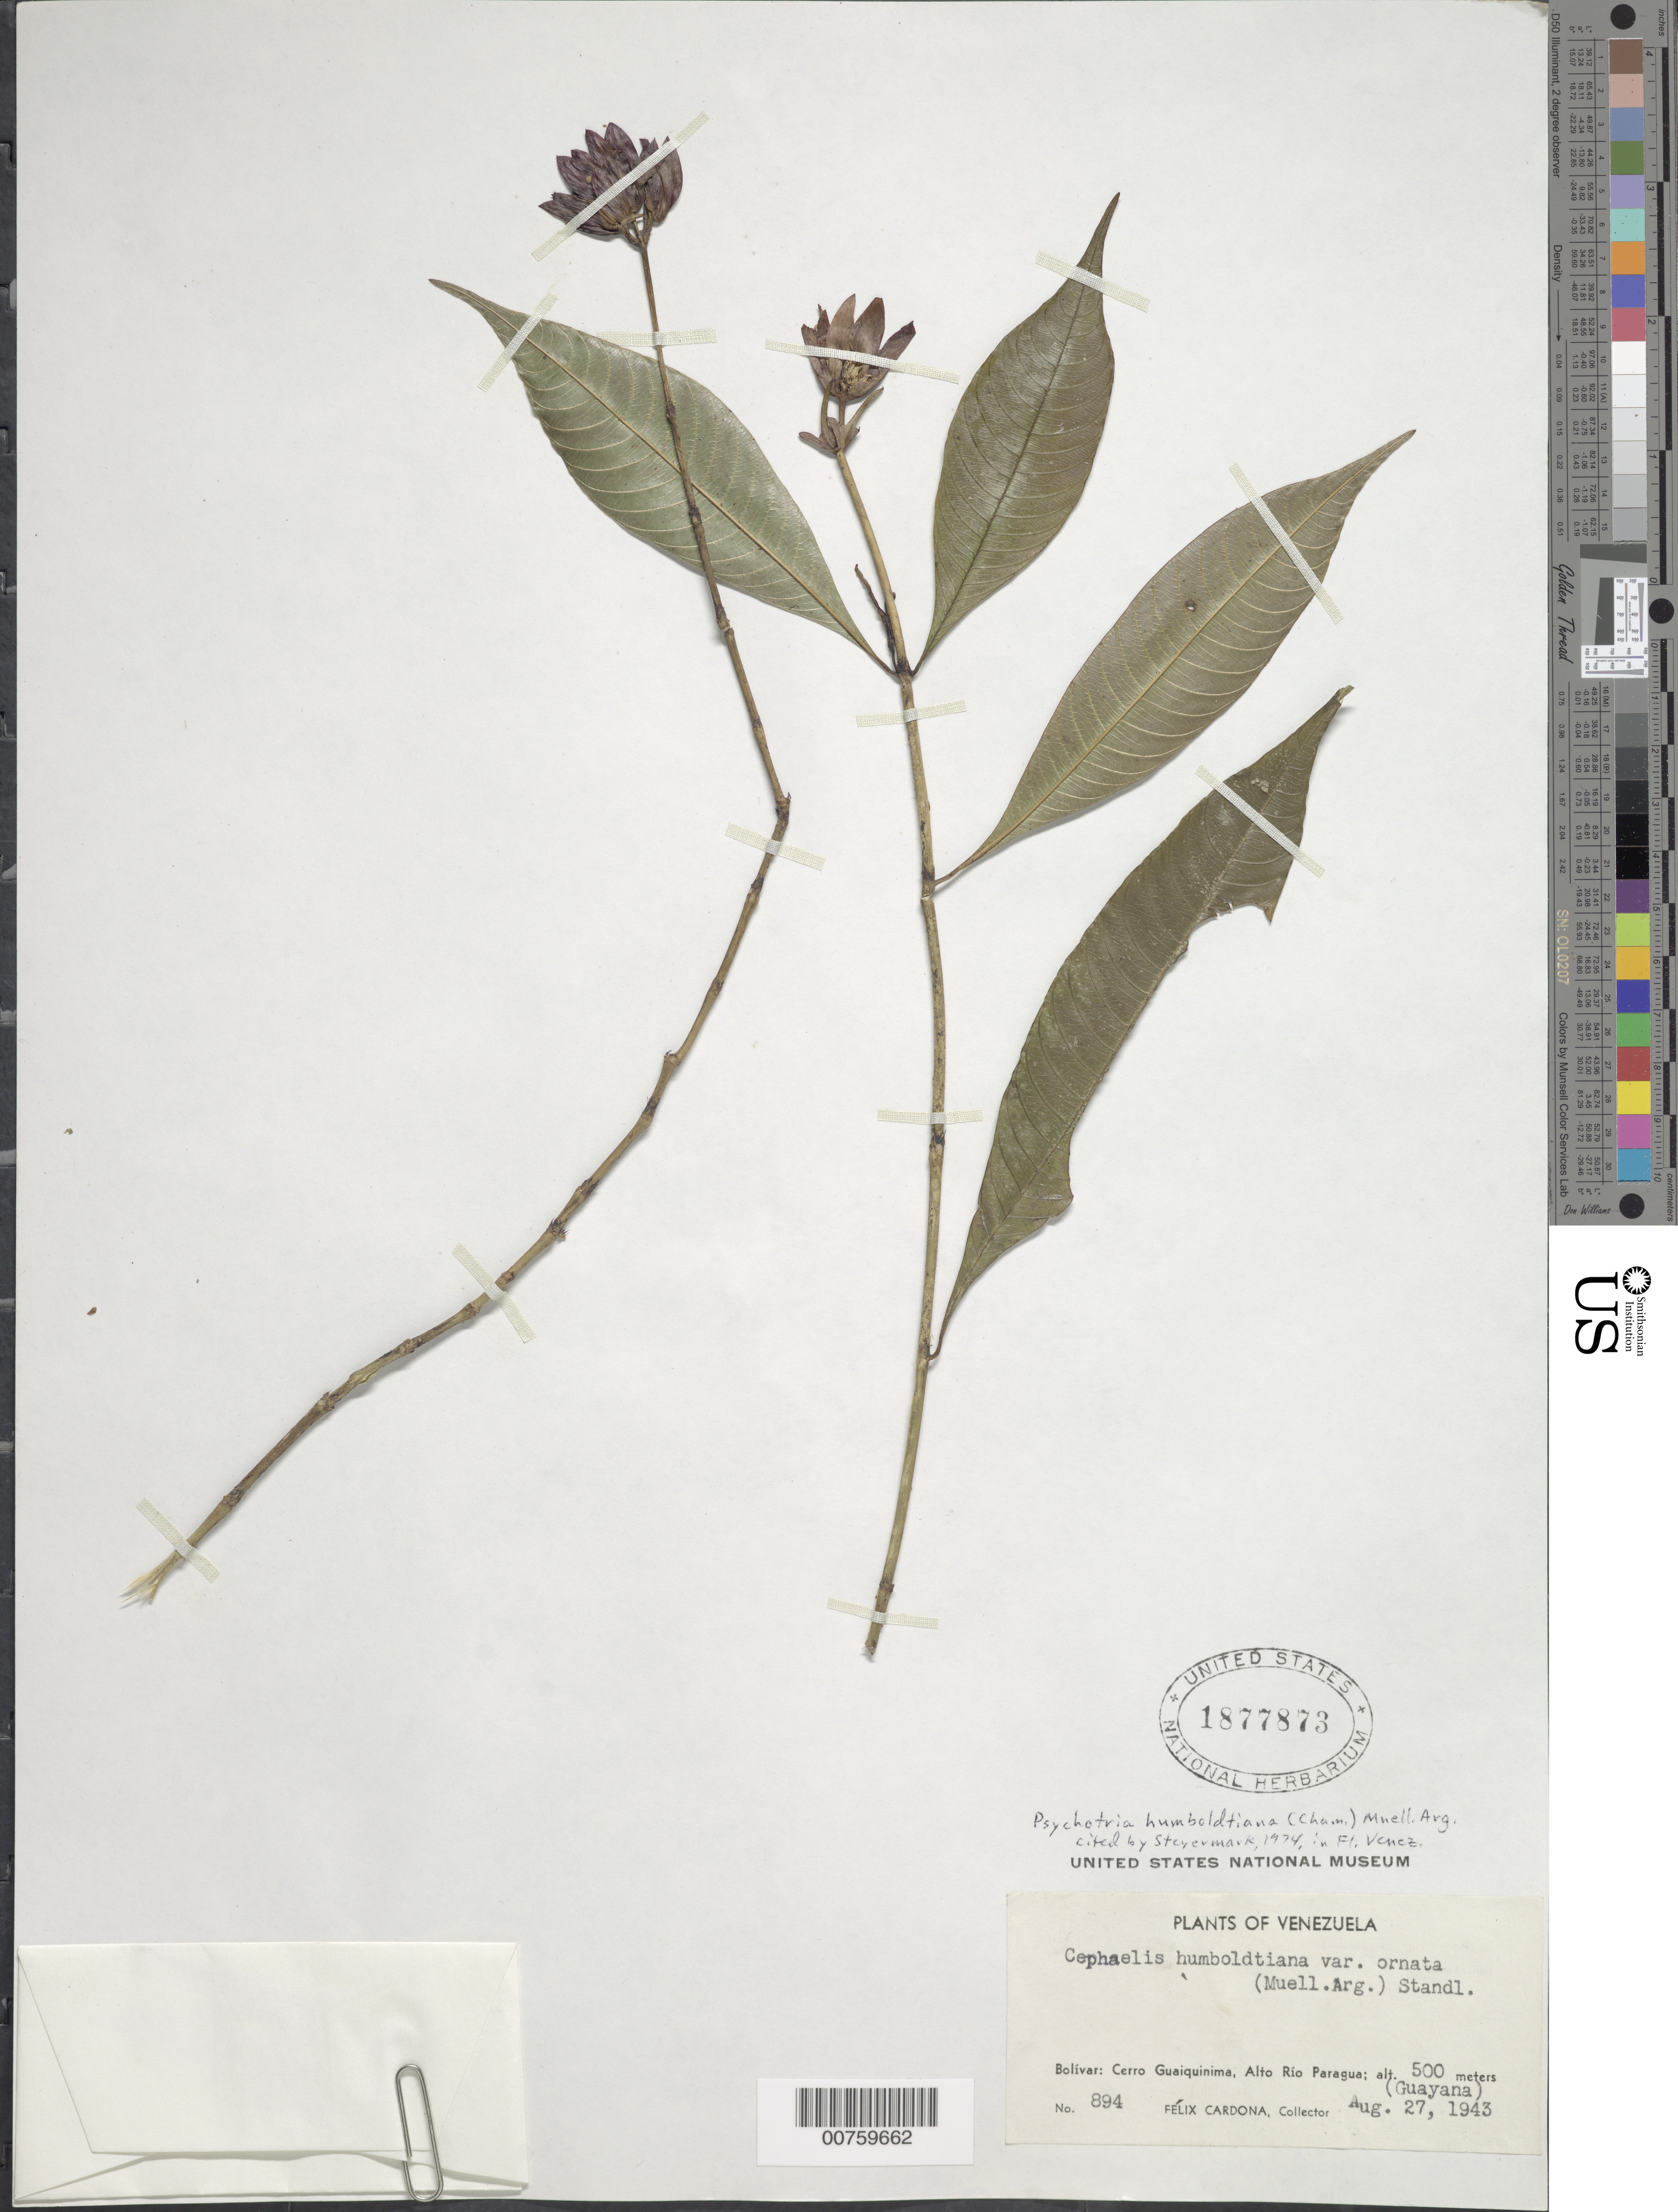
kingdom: Plantae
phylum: Tracheophyta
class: Magnoliopsida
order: Gentianales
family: Rubiaceae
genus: Psychotria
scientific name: Psychotria humboldtiana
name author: (Cham.) Müll. Arg.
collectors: F. Cardona Puig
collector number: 894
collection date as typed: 27-Aug-43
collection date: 1943-08-27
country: Venezuela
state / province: Bolívar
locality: Alto Río Paragua, Cerro Guaiquinima (Guayana)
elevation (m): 500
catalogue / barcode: US 1877873